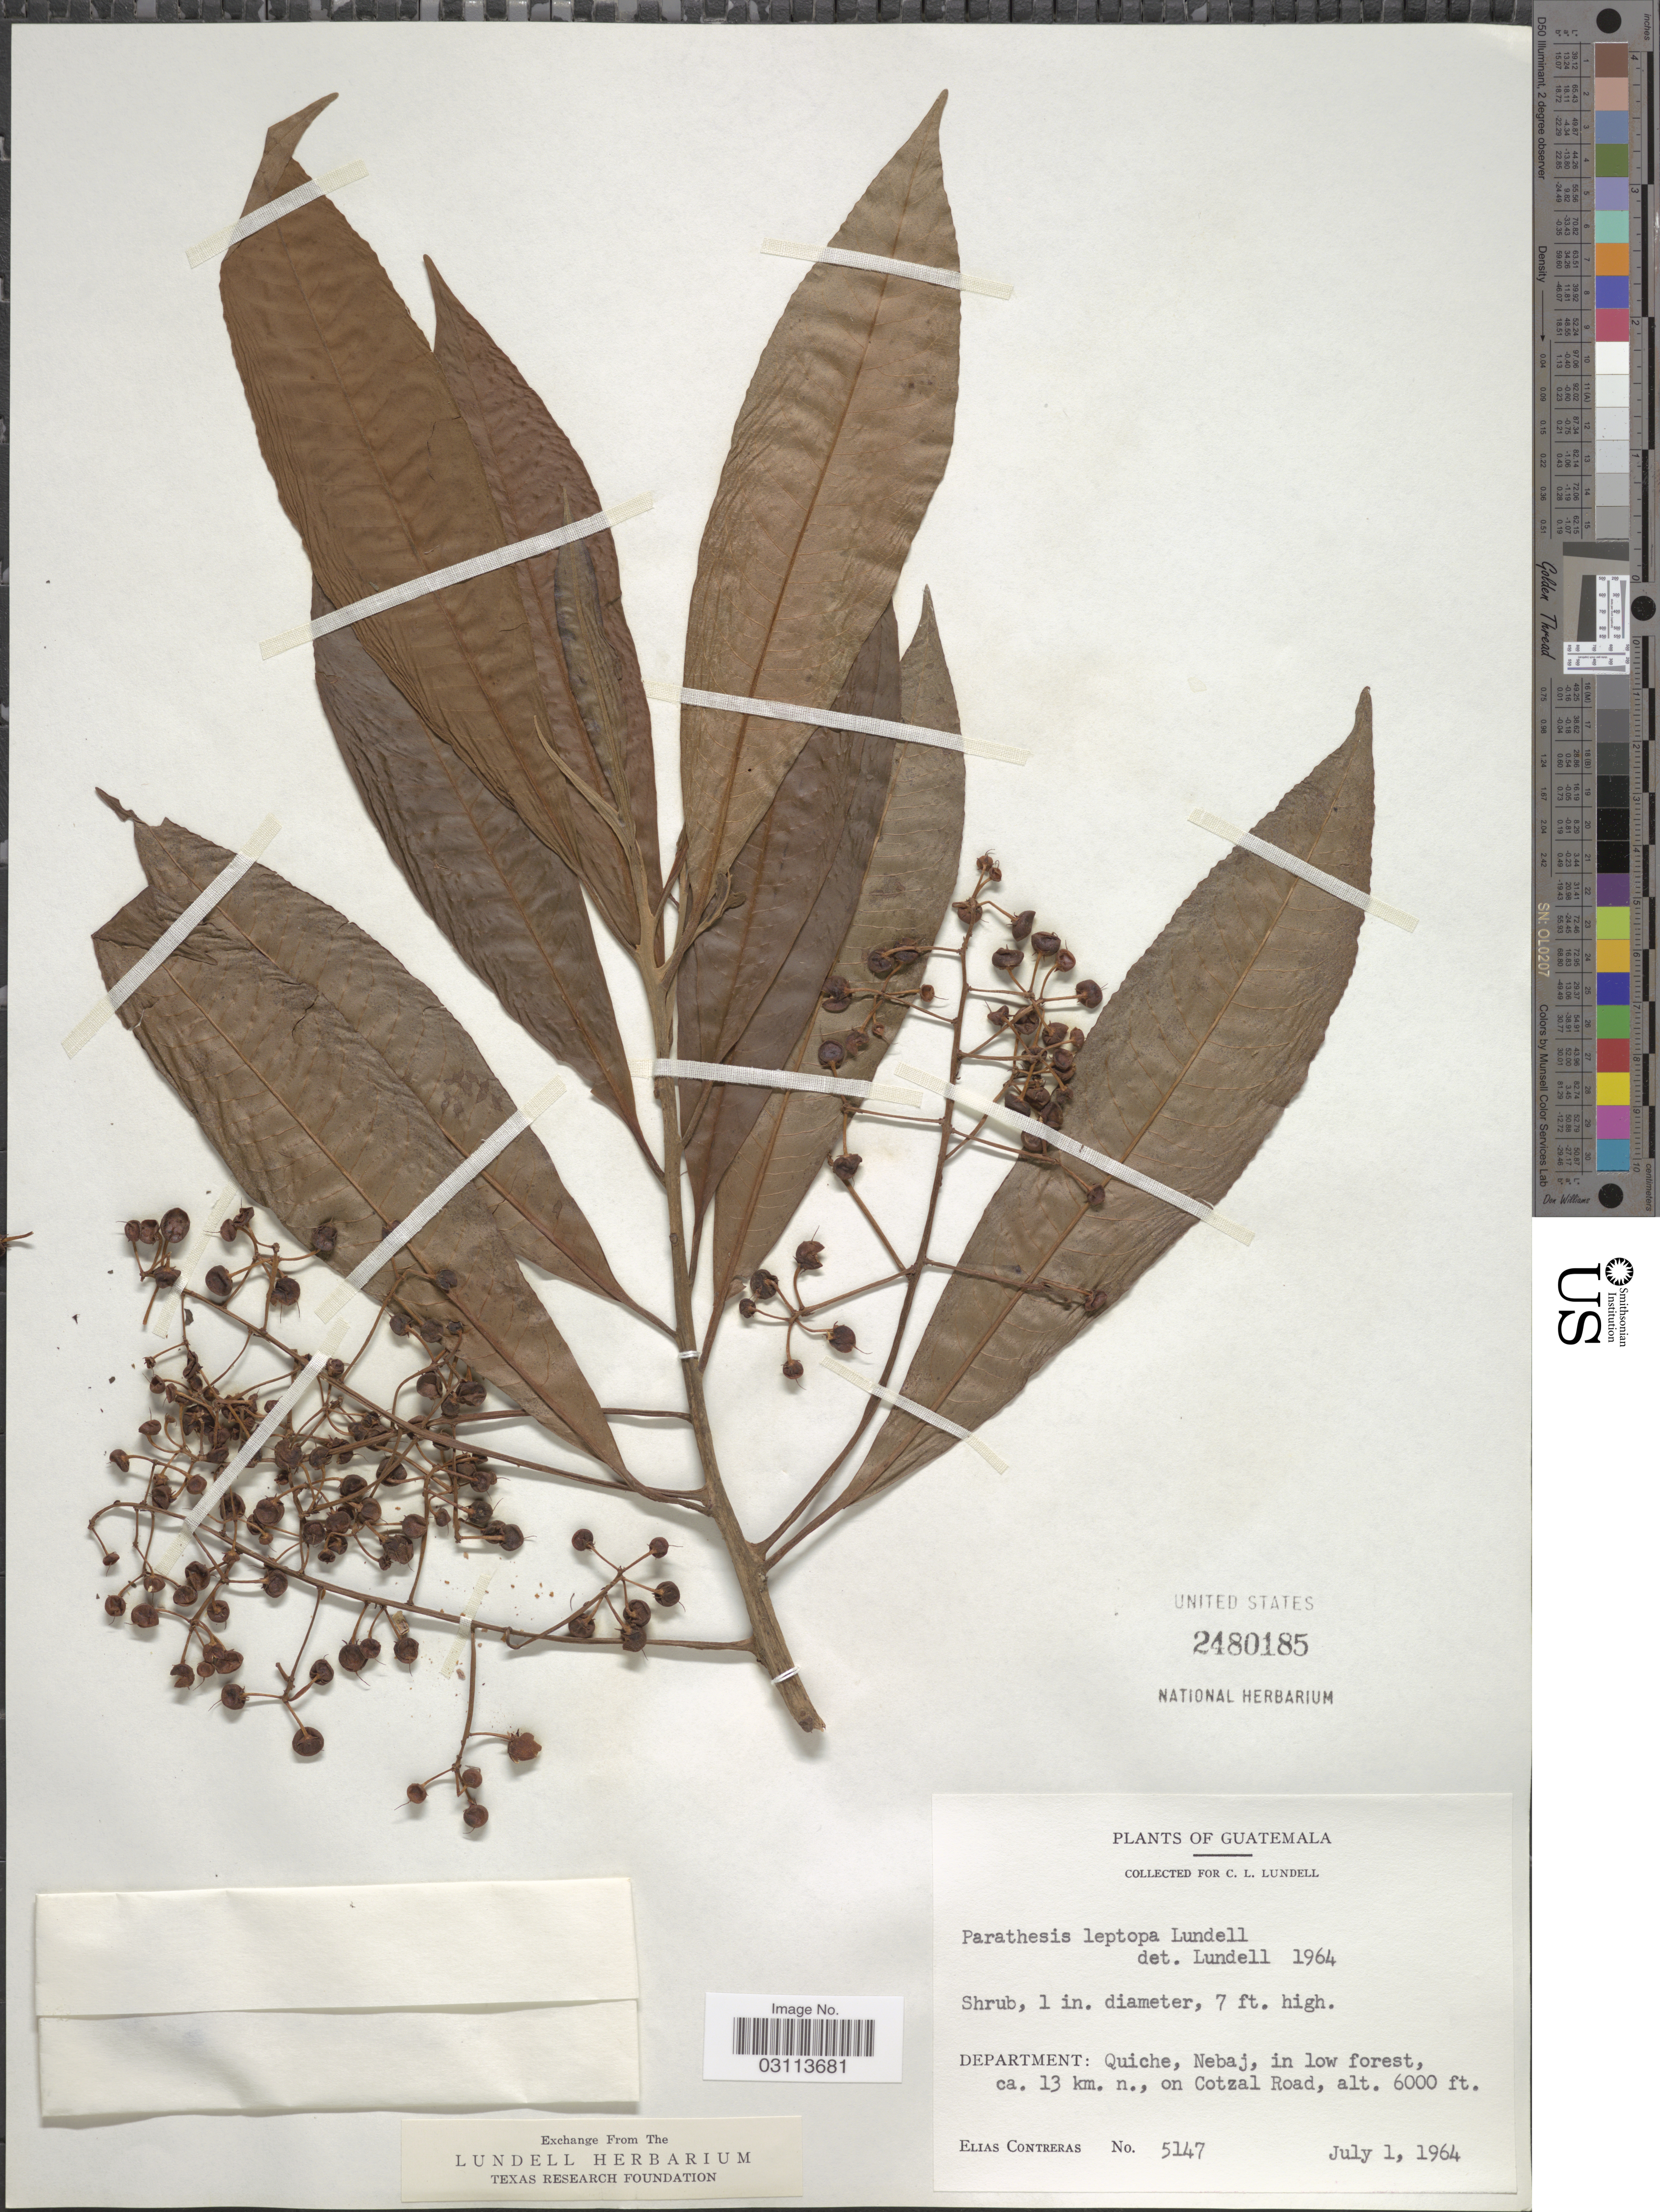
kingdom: Plantae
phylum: Tracheophyta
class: Magnoliopsida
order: Ericales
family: Primulaceae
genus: Parathesis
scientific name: Parathesis leptopa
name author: Lundell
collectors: E. Contreras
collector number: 5147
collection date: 1964-07-01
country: Guatemala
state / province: El Quiché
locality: Department: Quiche, Nebaj, in low forest, ca. 13 km. n., on Cotzal Road.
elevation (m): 1829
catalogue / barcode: US 2480185